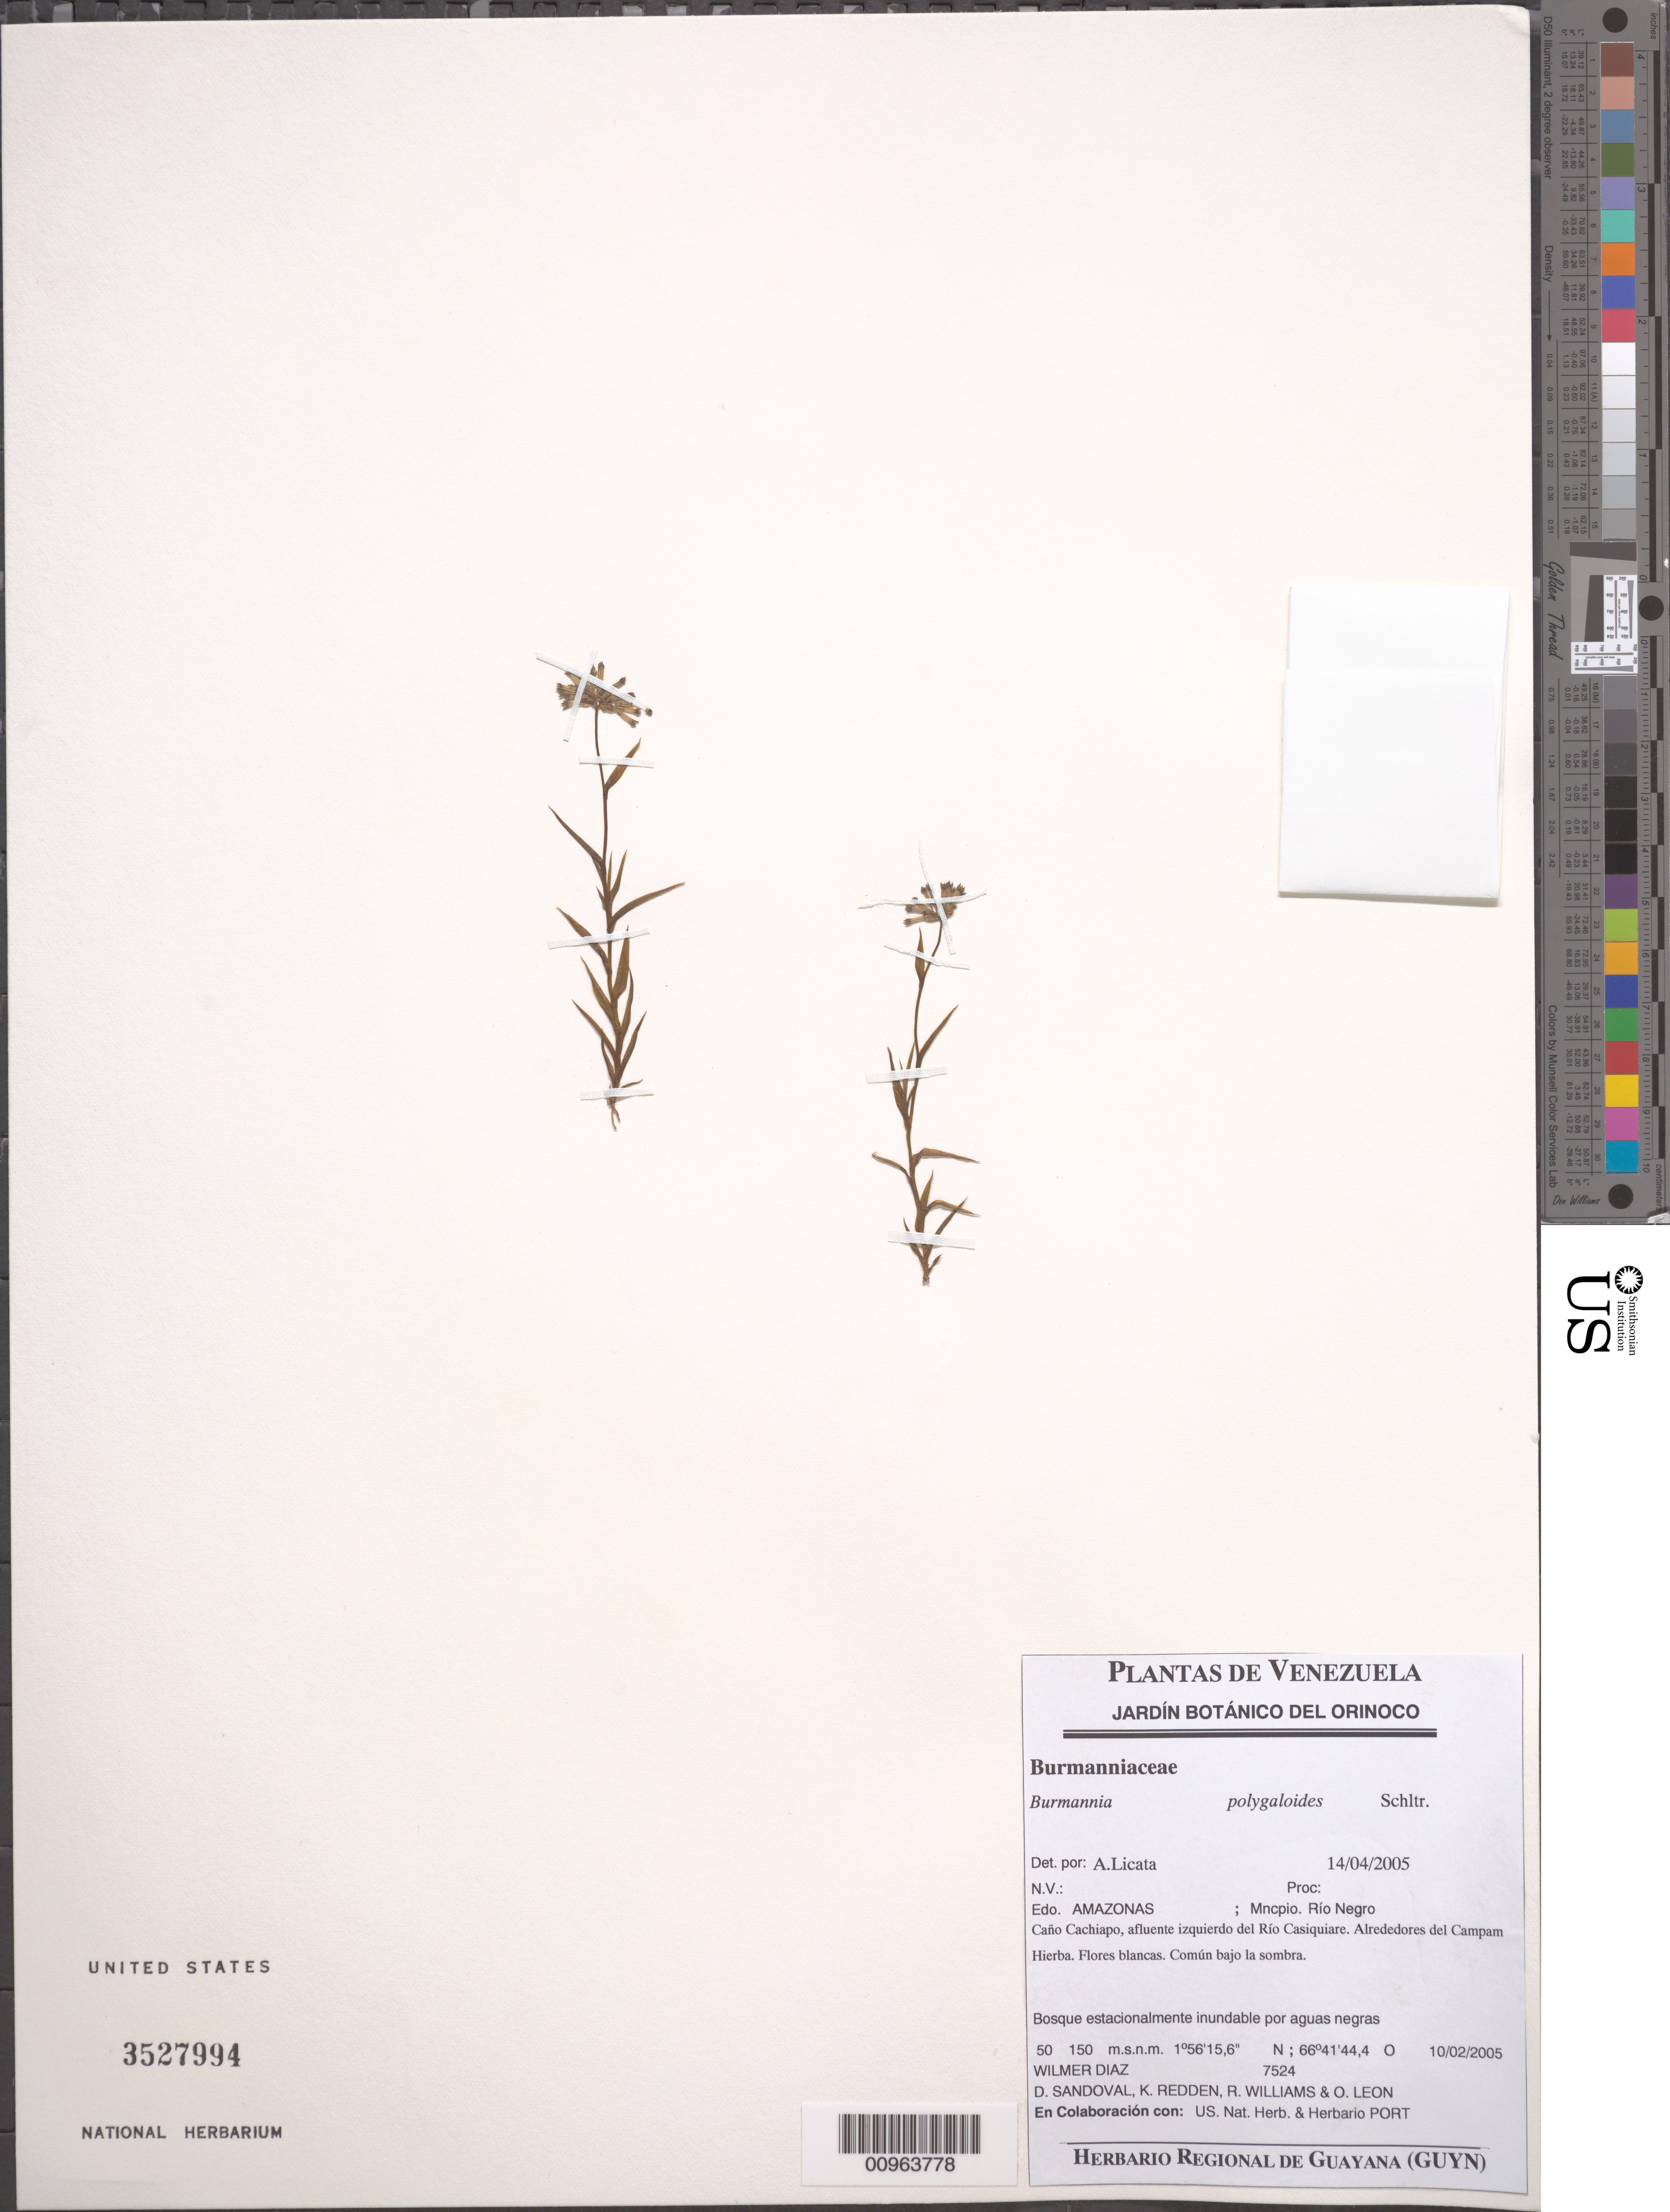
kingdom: Plantae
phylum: Tracheophyta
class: Liliopsida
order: Dioscoreales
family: Burmanniaceae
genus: Burmannia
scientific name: Burmannia polygaloides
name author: Schltr.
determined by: Licata, A., (PORT), Univ. Nac. Exp. de los Llanos Ezequiel Zamora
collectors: W. Díaz P., D. Sandoval, K. M. Redden, R. Williams & O. León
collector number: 7524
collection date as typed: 10-Feb-05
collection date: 2005-02-10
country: Venezuela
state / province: Amazonas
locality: Mun. Río Negro, Caño Cachiapo, afluente del Río Casiquaire, alrededores del Campamento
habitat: Bosque estacionalmente inundable por aguas negras; bajo la sombra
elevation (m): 50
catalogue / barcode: US 3527994